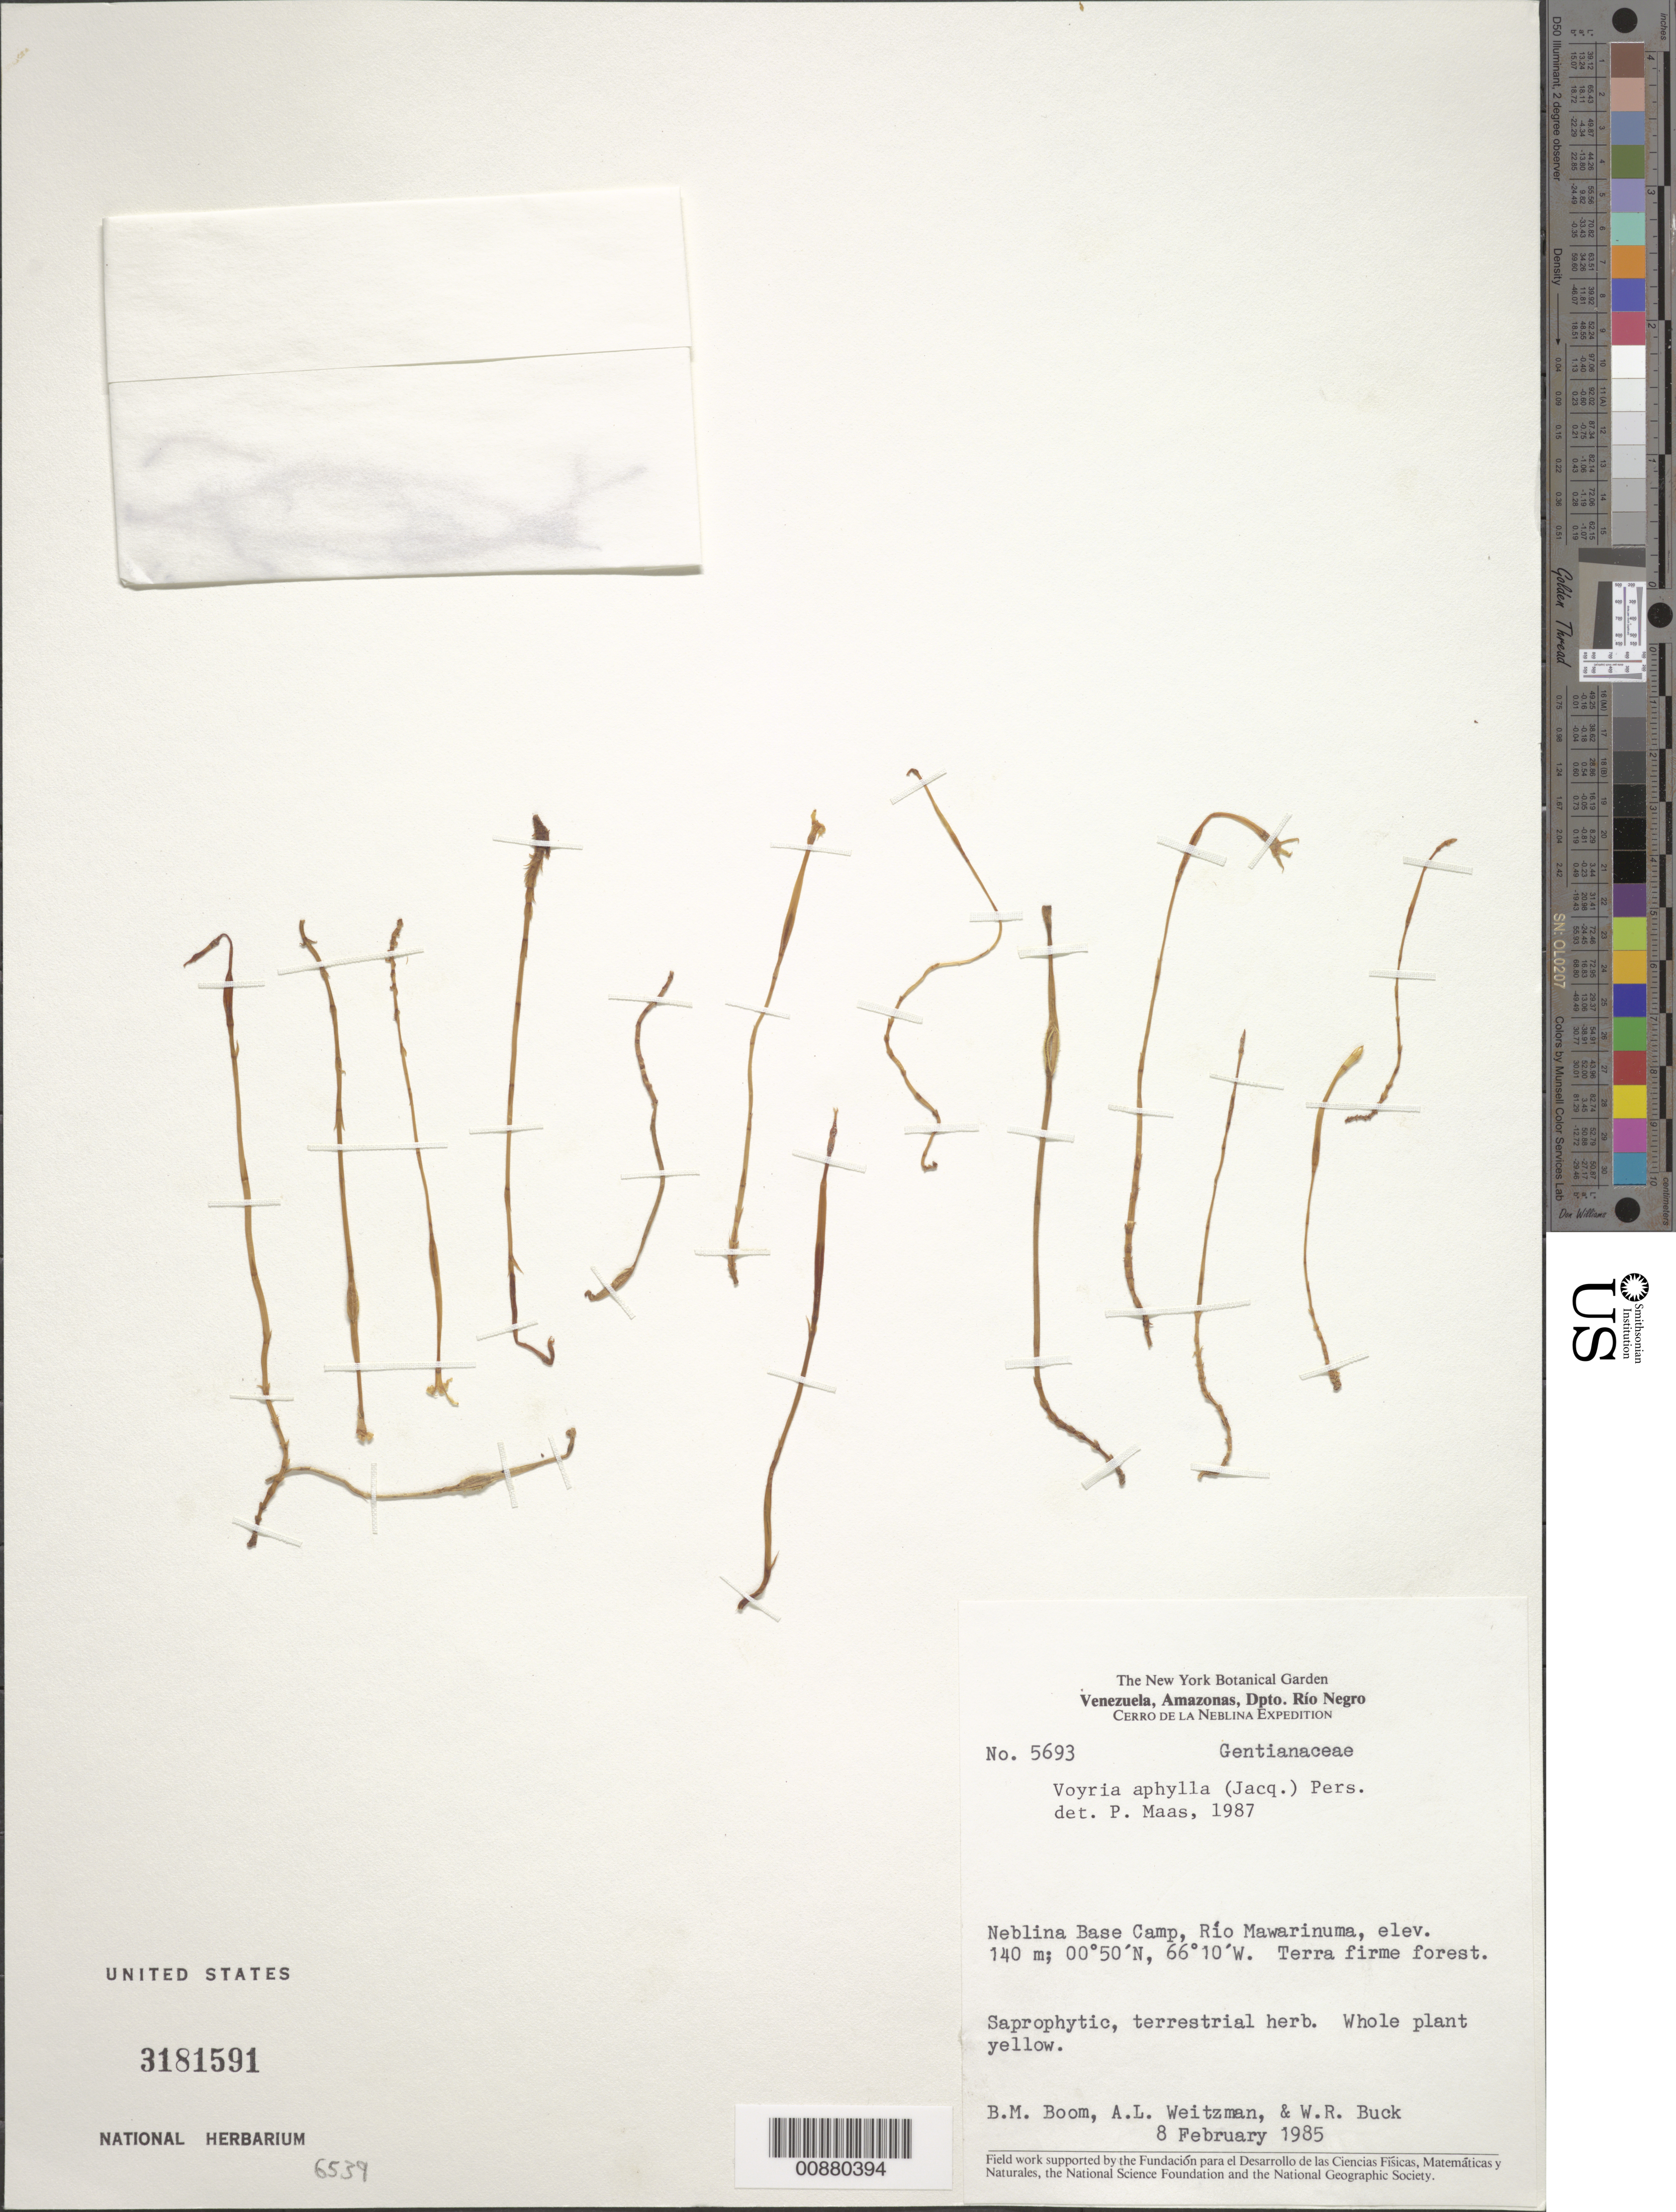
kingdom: Plantae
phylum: Tracheophyta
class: Magnoliopsida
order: Gentianales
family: Gentianaceae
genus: Voyria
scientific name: Voyria aphylla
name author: (Jacq.) Pers.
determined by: Maas, Paul J. M.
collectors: B. M. Boom, A. L. Weitzman & W. R. Buck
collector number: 5693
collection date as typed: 8-Feb-85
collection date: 1985-02-08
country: Venezuela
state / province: Amazonas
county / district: Río Negro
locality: Cerro de la Neblina Base Camp, Río Mawarinuma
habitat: Terra firme forest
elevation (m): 140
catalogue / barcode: US 3181591